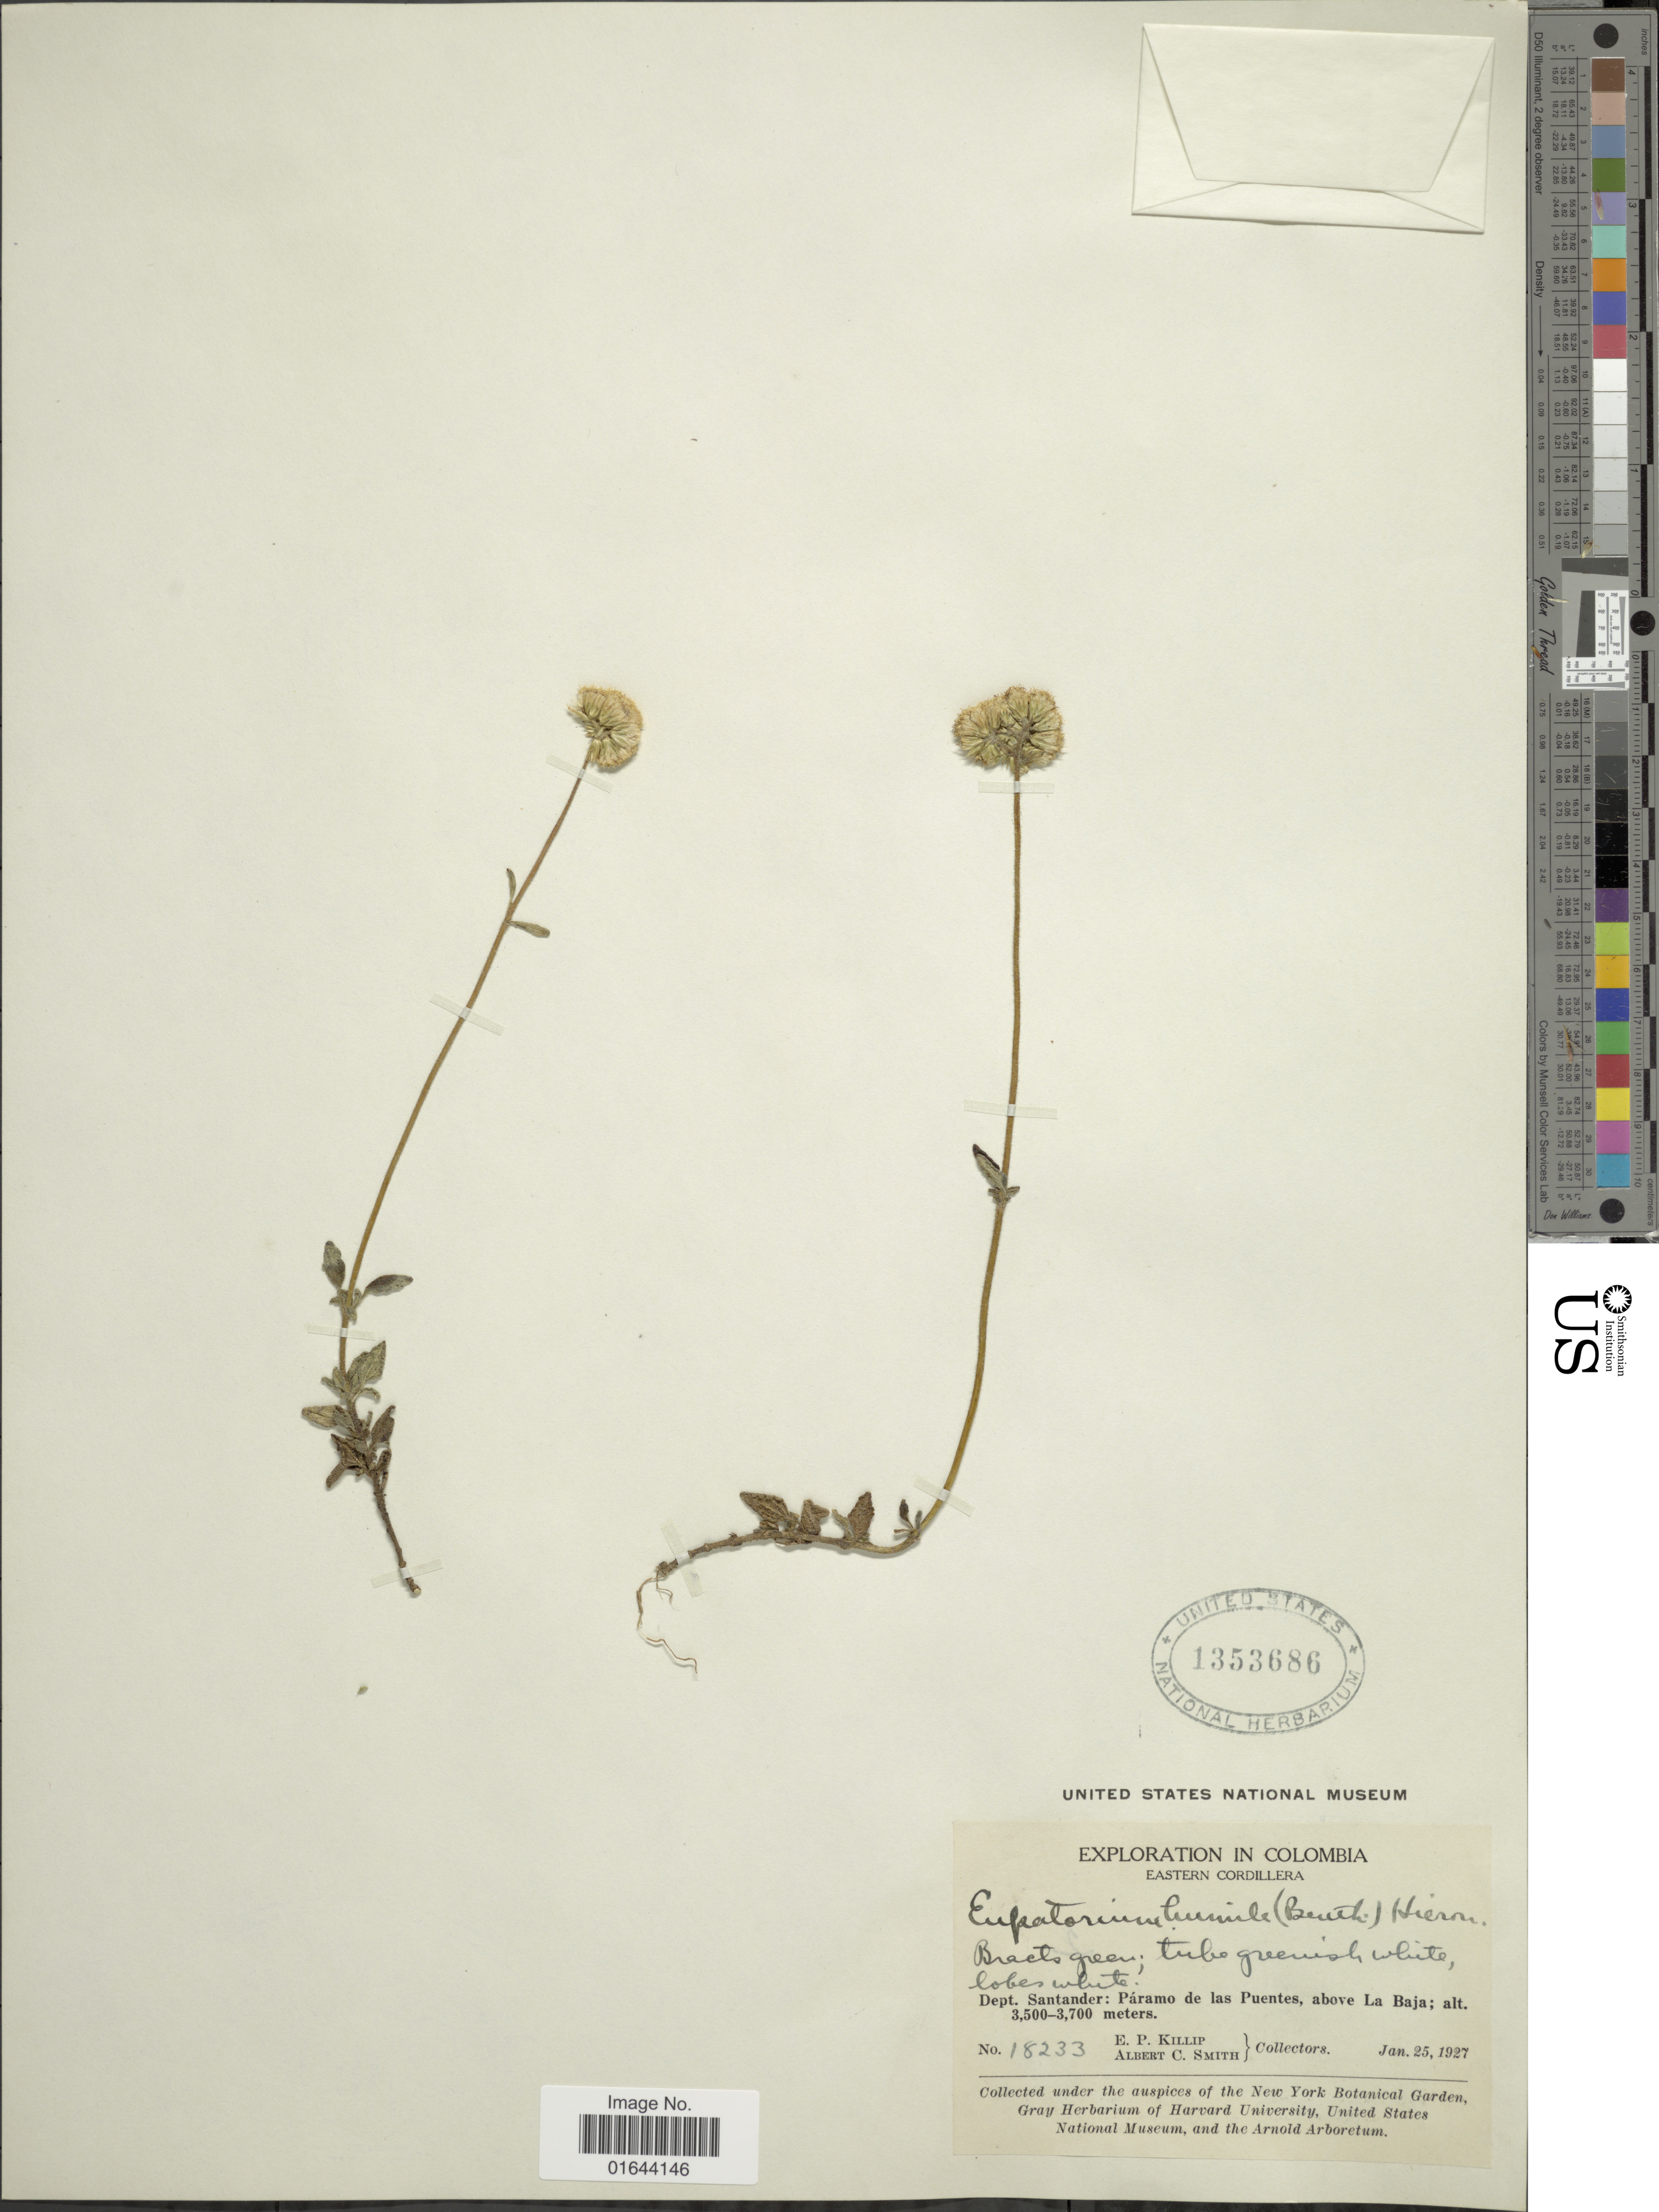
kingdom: Plantae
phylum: Tracheophyta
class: Magnoliopsida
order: Asterales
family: Asteraceae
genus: Lourteigia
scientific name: Lourteigia humilis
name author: (Benth.) R.M. King & H. Rob.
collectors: E. P. Killip & A. C. Smith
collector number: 18233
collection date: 1927-01-25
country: Colombia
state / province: Santander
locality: Eastern Cordillera. Dept. Santander: Paramo de las Puentes, above La Baja.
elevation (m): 3500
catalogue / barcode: US 1353686